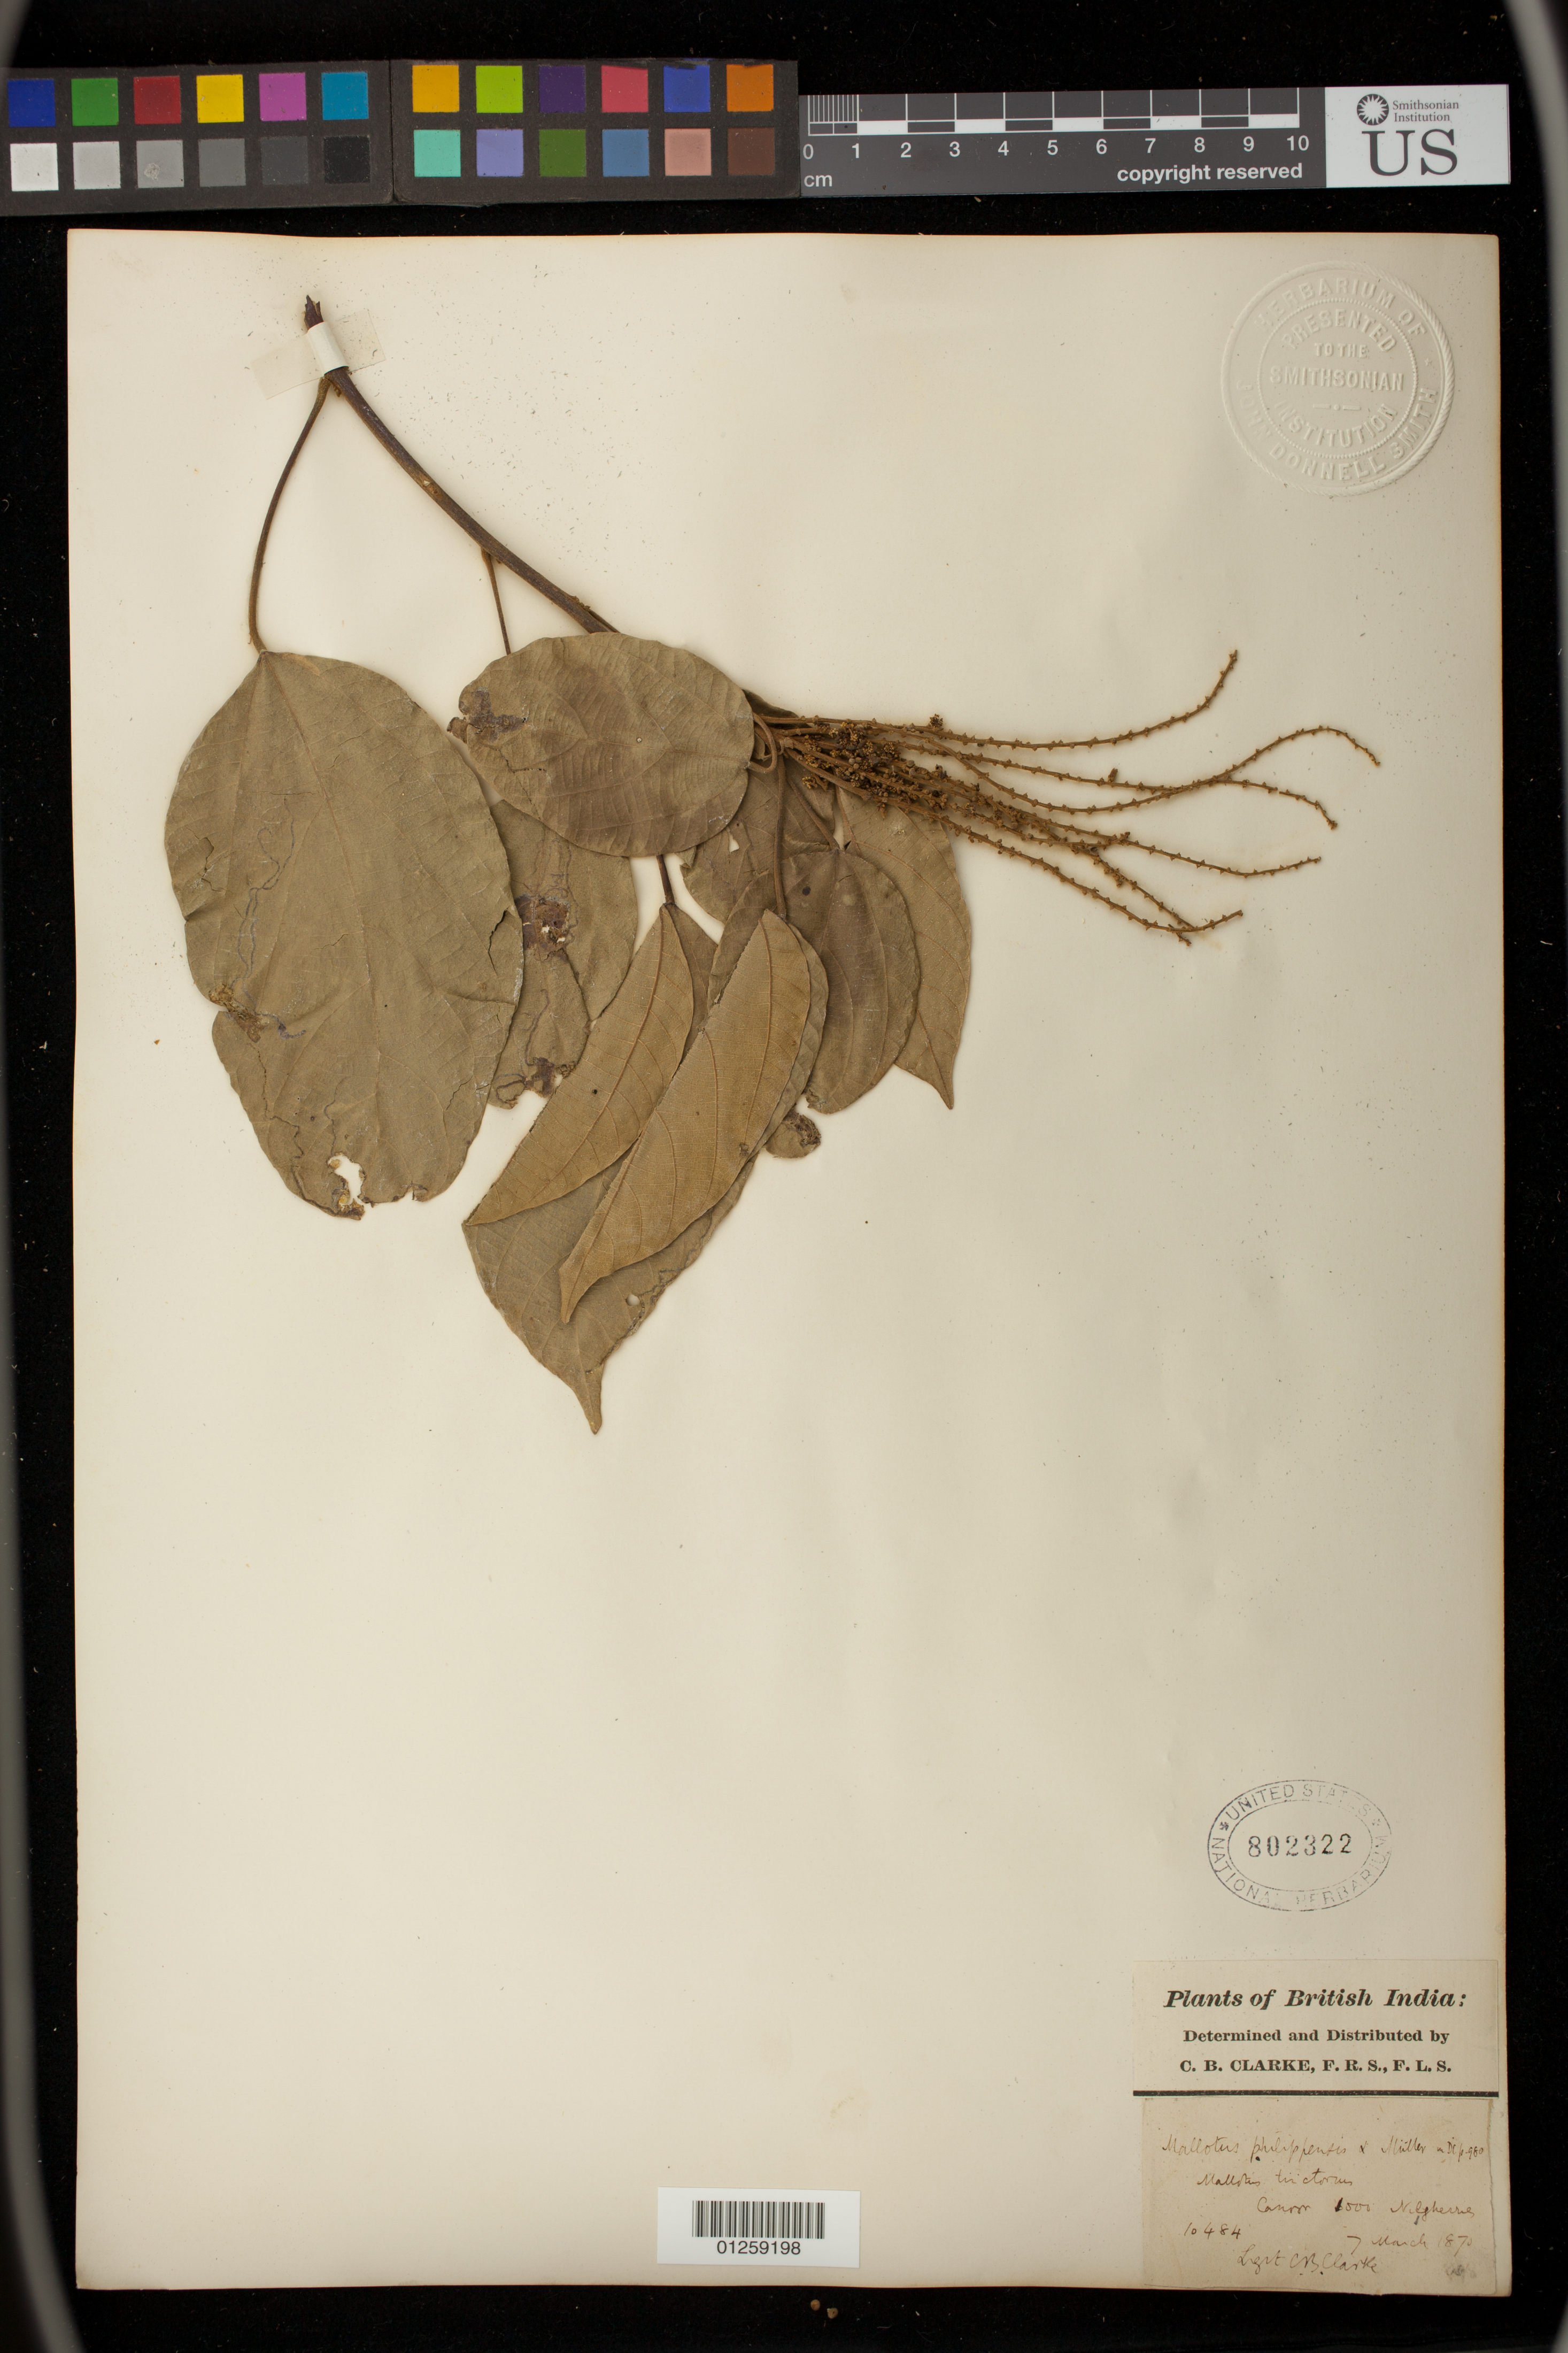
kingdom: Plantae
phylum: Tracheophyta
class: Magnoliopsida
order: Malpighiales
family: Euphorbiaceae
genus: Mallotus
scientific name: Mallotus philippensis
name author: (Lam.) Müll. Arg.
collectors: C. B. Clarke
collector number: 10484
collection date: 1870-03-07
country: India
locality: Can, Nilgai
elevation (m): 457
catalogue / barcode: US 802322